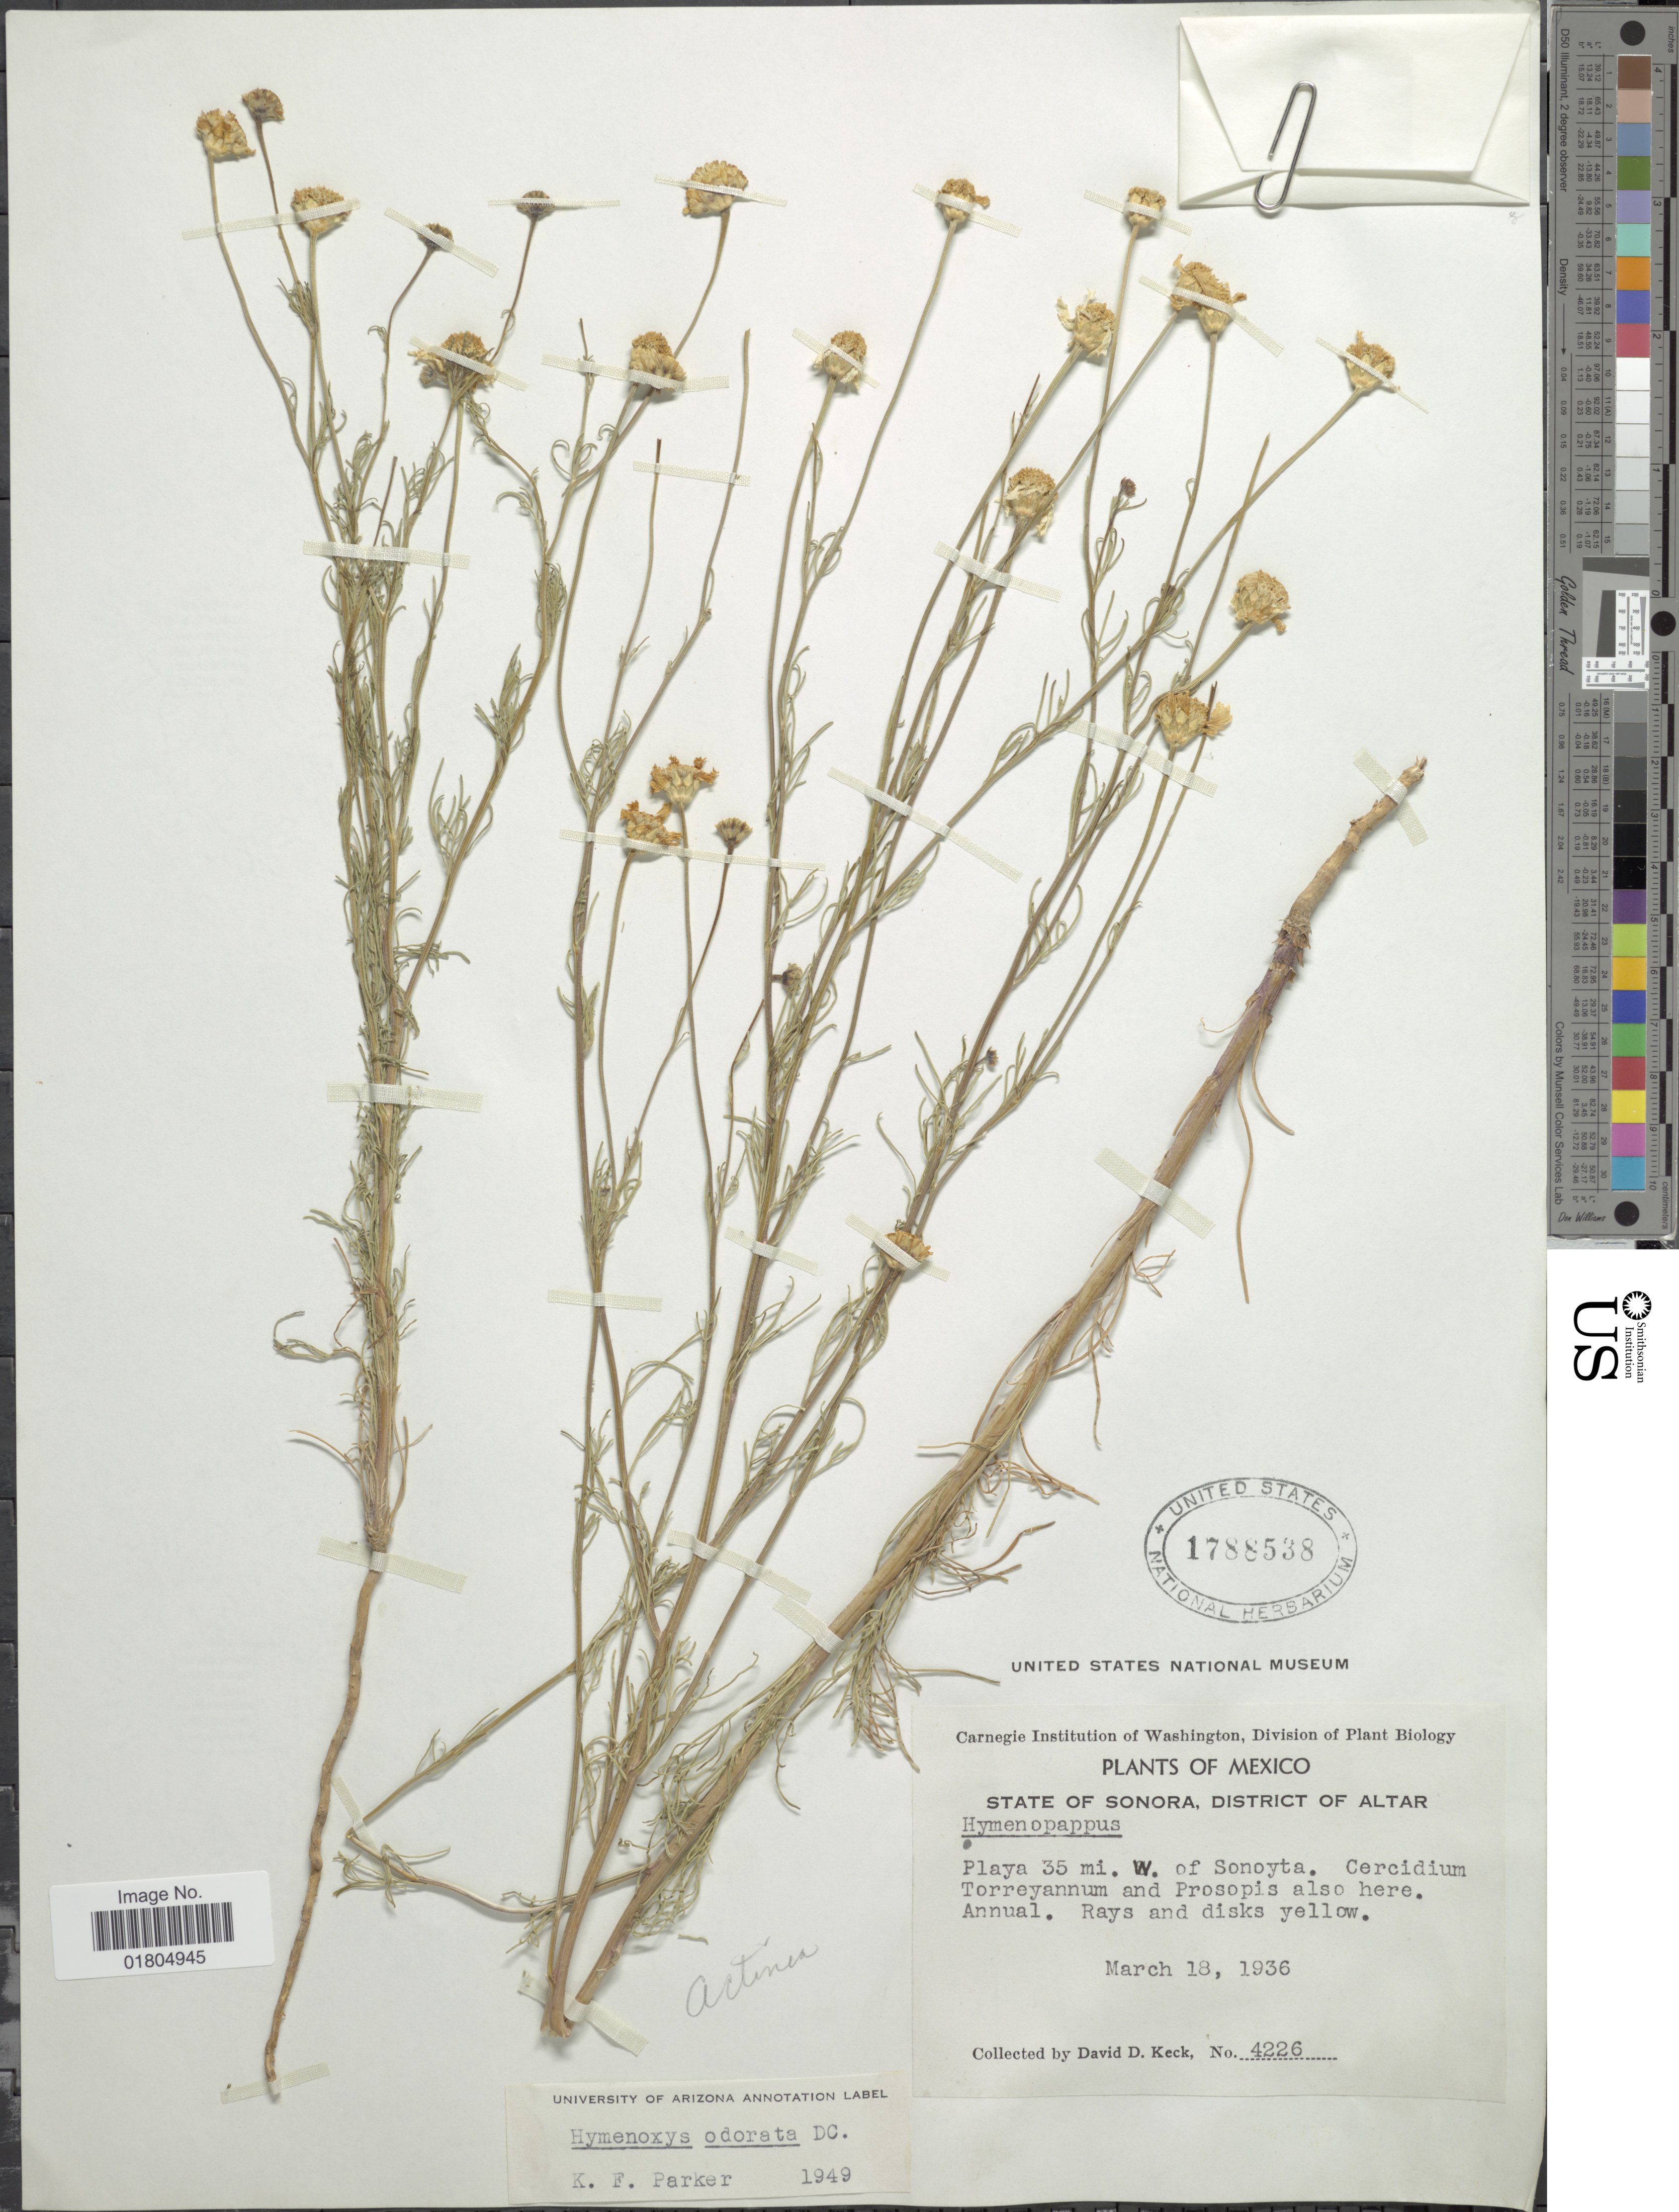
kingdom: Plantae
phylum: Tracheophyta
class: Magnoliopsida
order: Asterales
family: Asteraceae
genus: Hymenoxys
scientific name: Hymenoxys odorata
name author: DC.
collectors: D. D. Keck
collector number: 4226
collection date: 1936-03-18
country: Mexico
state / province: Sonora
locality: District of Altar. Playa 35 mi. W. of Sonoyta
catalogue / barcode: US 1788538